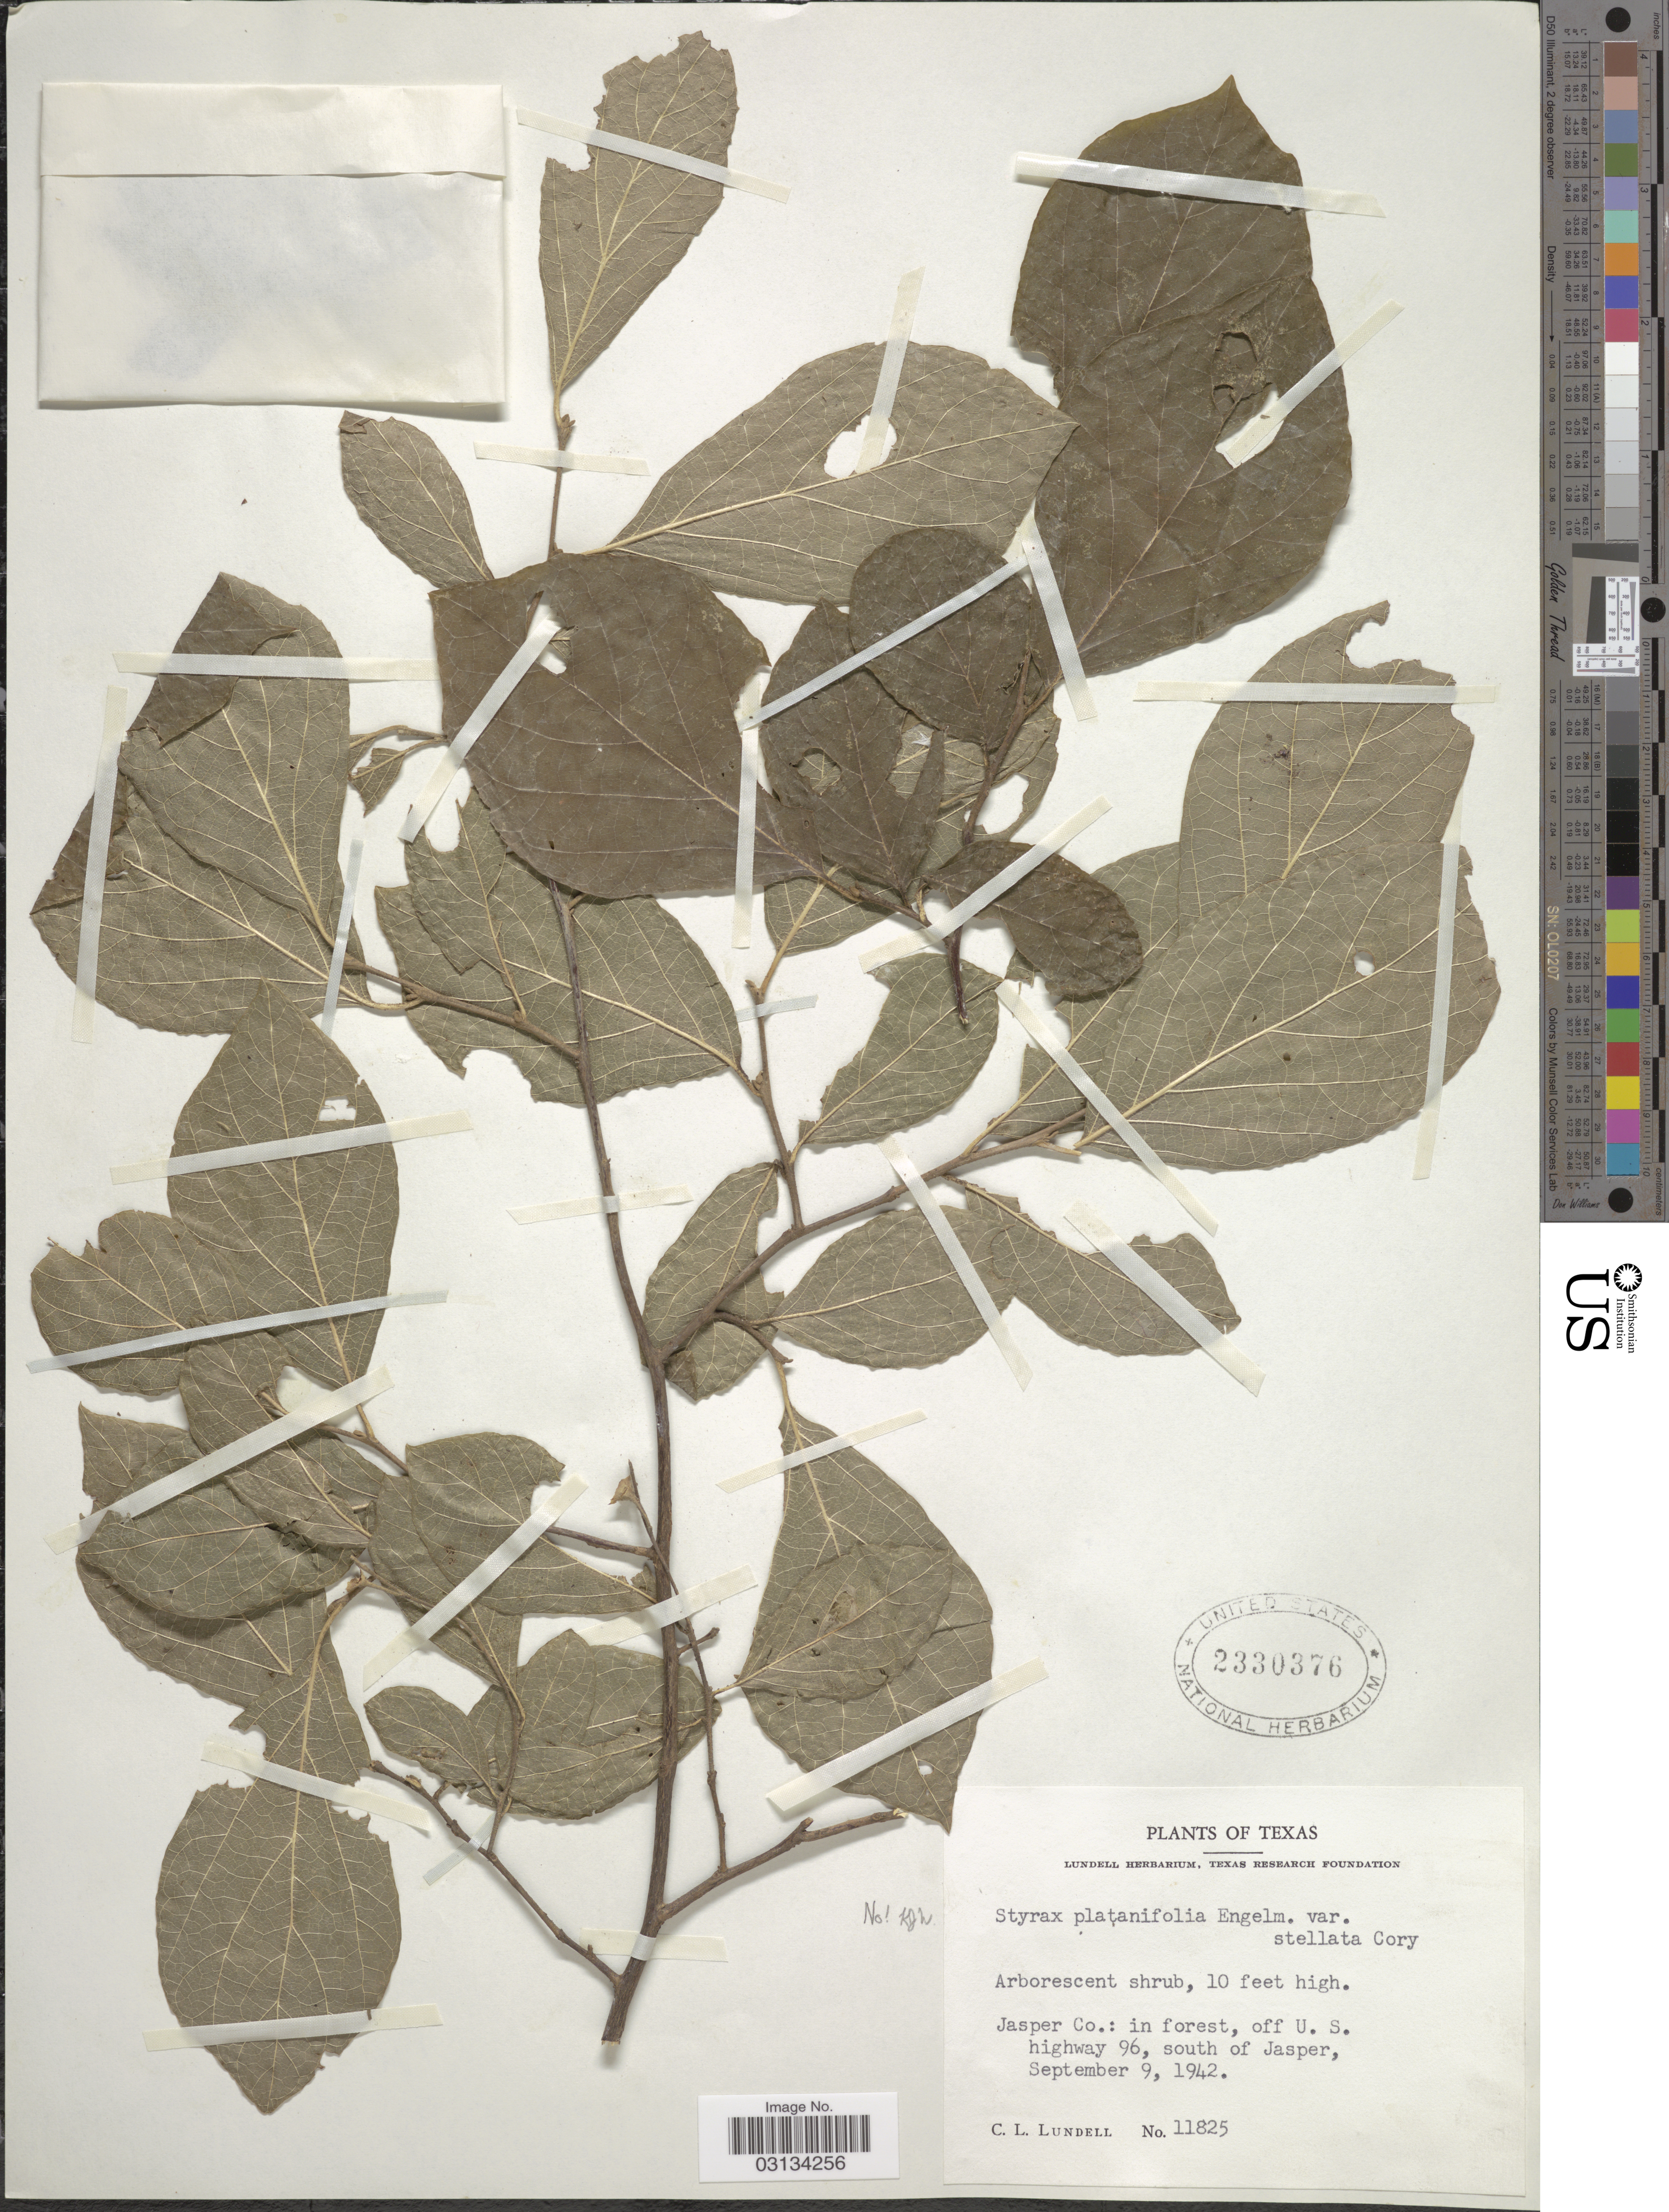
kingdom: Plantae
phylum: Tracheophyta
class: Magnoliopsida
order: Ericales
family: Styracaceae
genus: Styrax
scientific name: Styrax pulverulentus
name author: Michx.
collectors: C. L. Lundell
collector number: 11825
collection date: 1942-09-09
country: United States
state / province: Texas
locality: Jasper Co.: in forest, off U. S. highway 96, south of Jasper.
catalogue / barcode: US 2330376